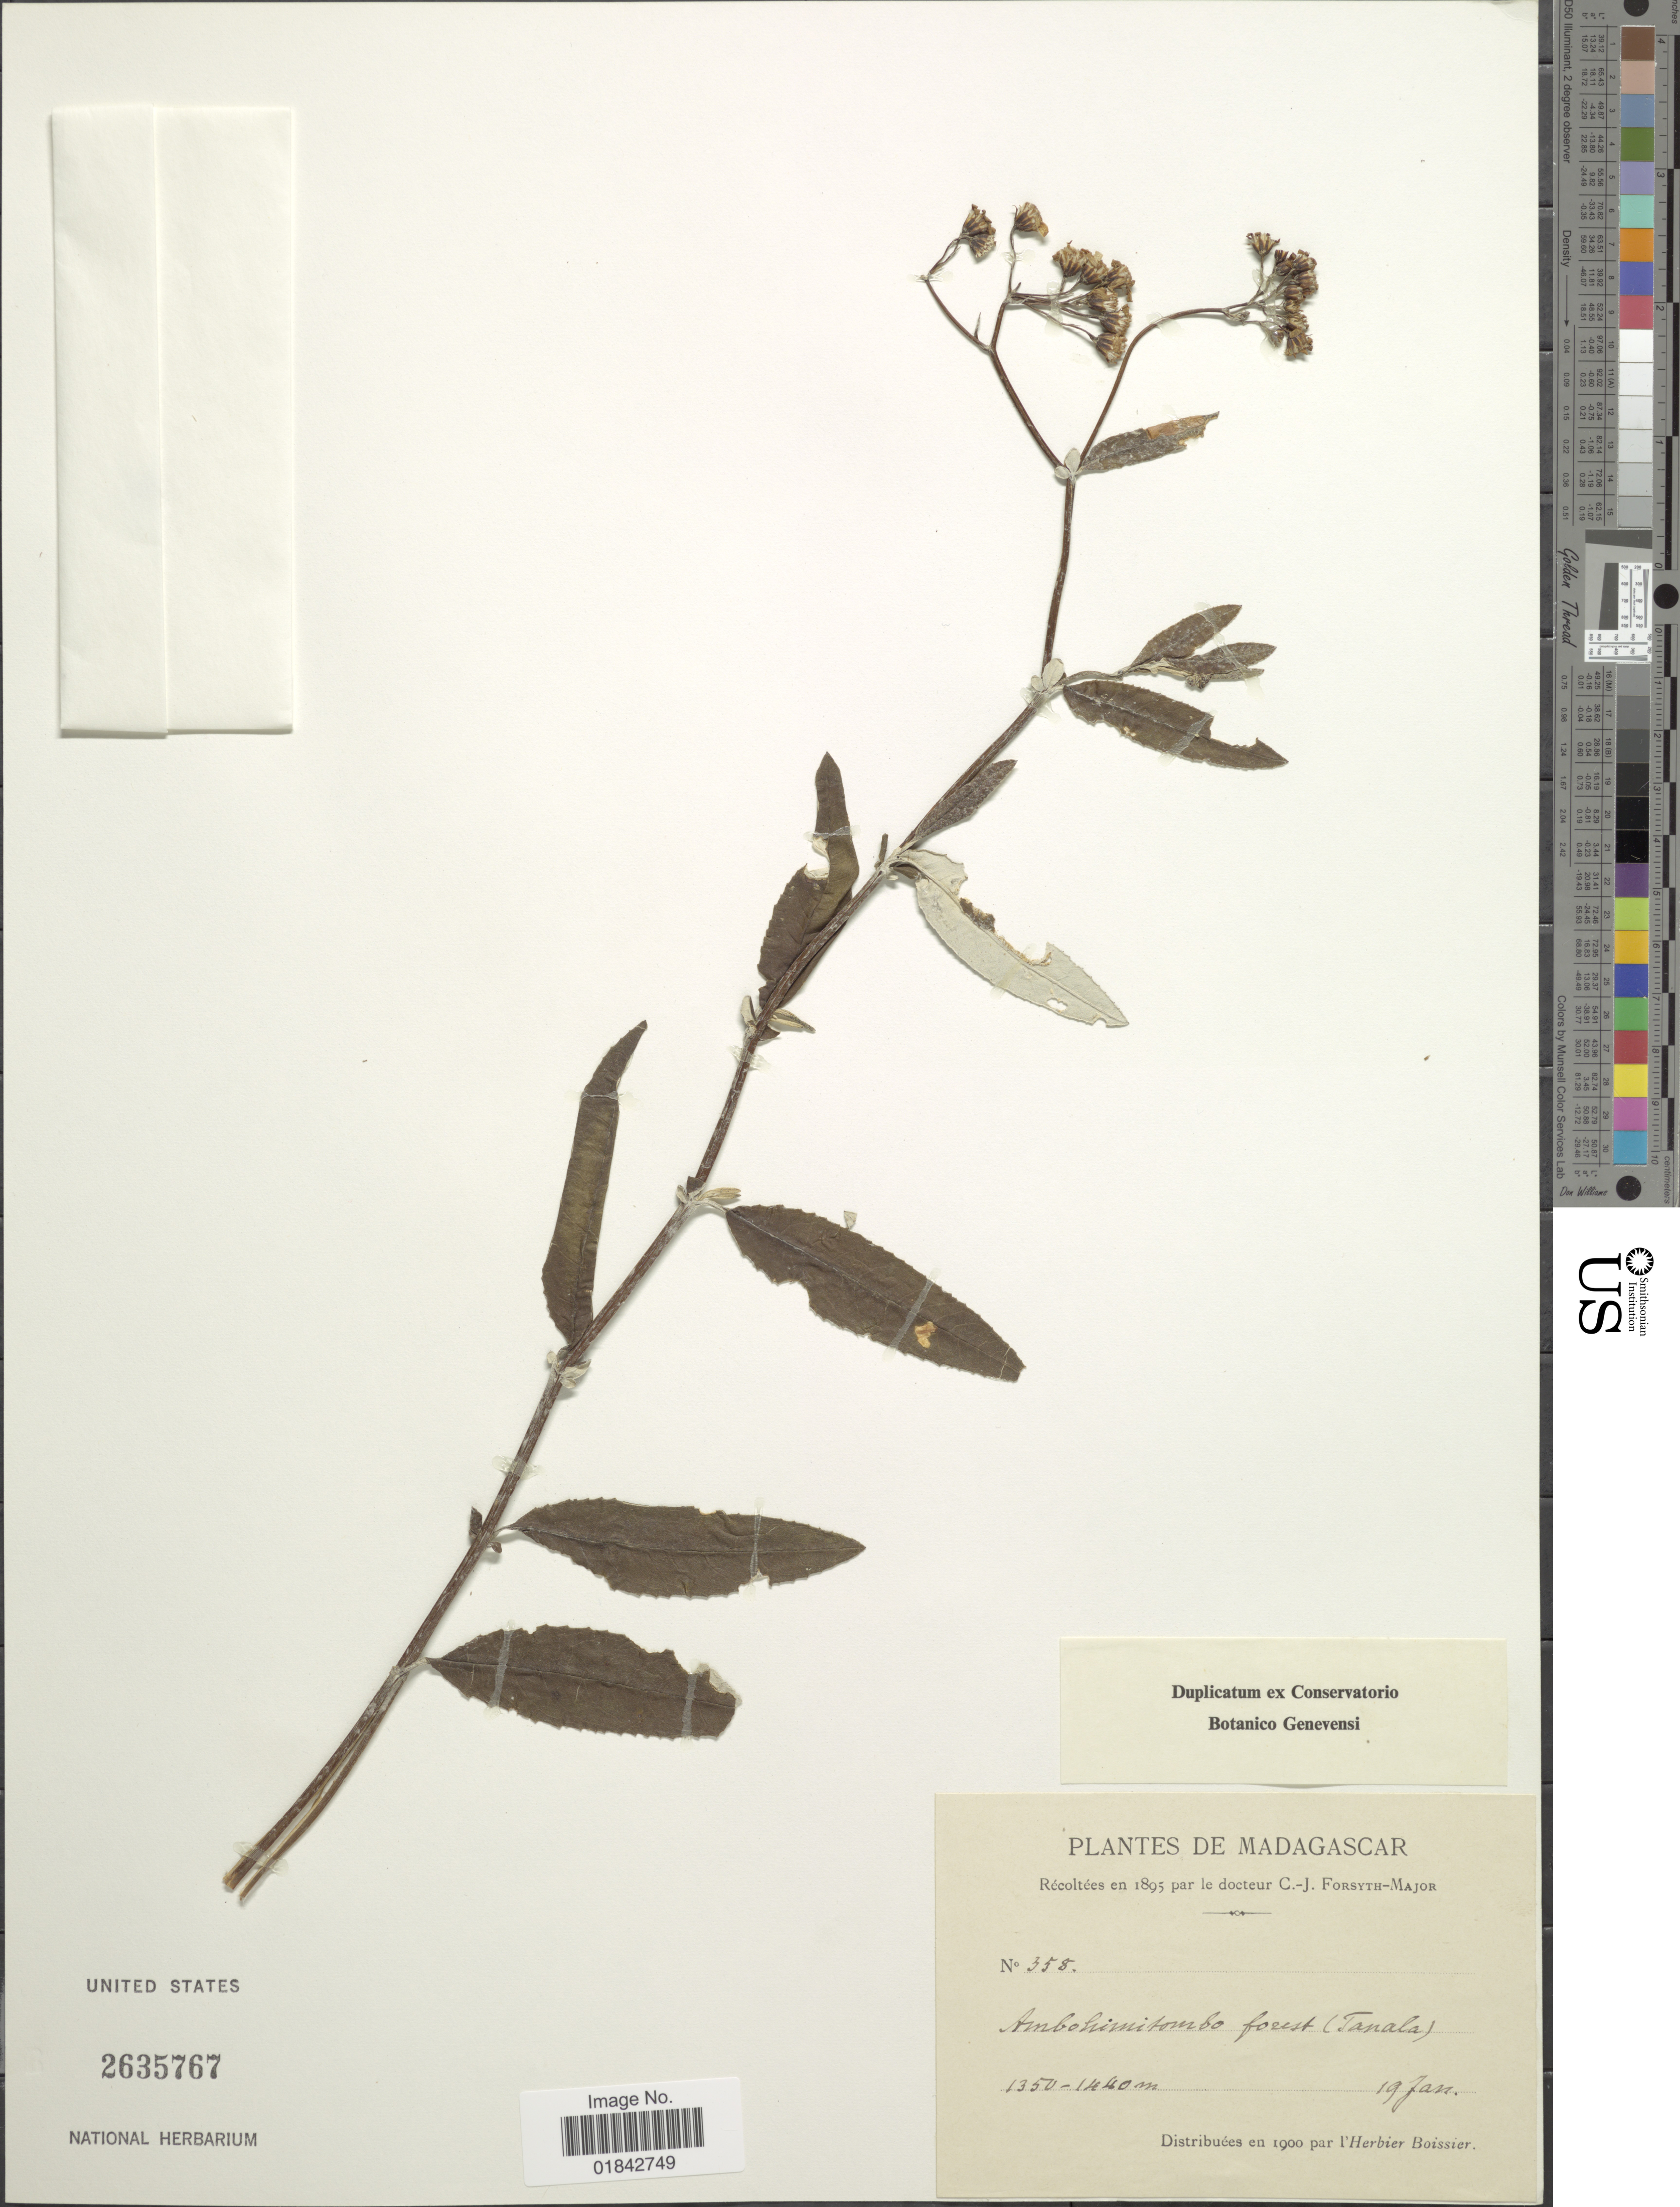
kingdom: Plantae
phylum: Tracheophyta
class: Magnoliopsida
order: Asterales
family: Asteraceae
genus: Senecio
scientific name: Senecio sp.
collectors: C. Major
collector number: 358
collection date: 1895-01-19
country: Madagascar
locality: Ambohimitombo forest (Tanala).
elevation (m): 1350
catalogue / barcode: US 2635767